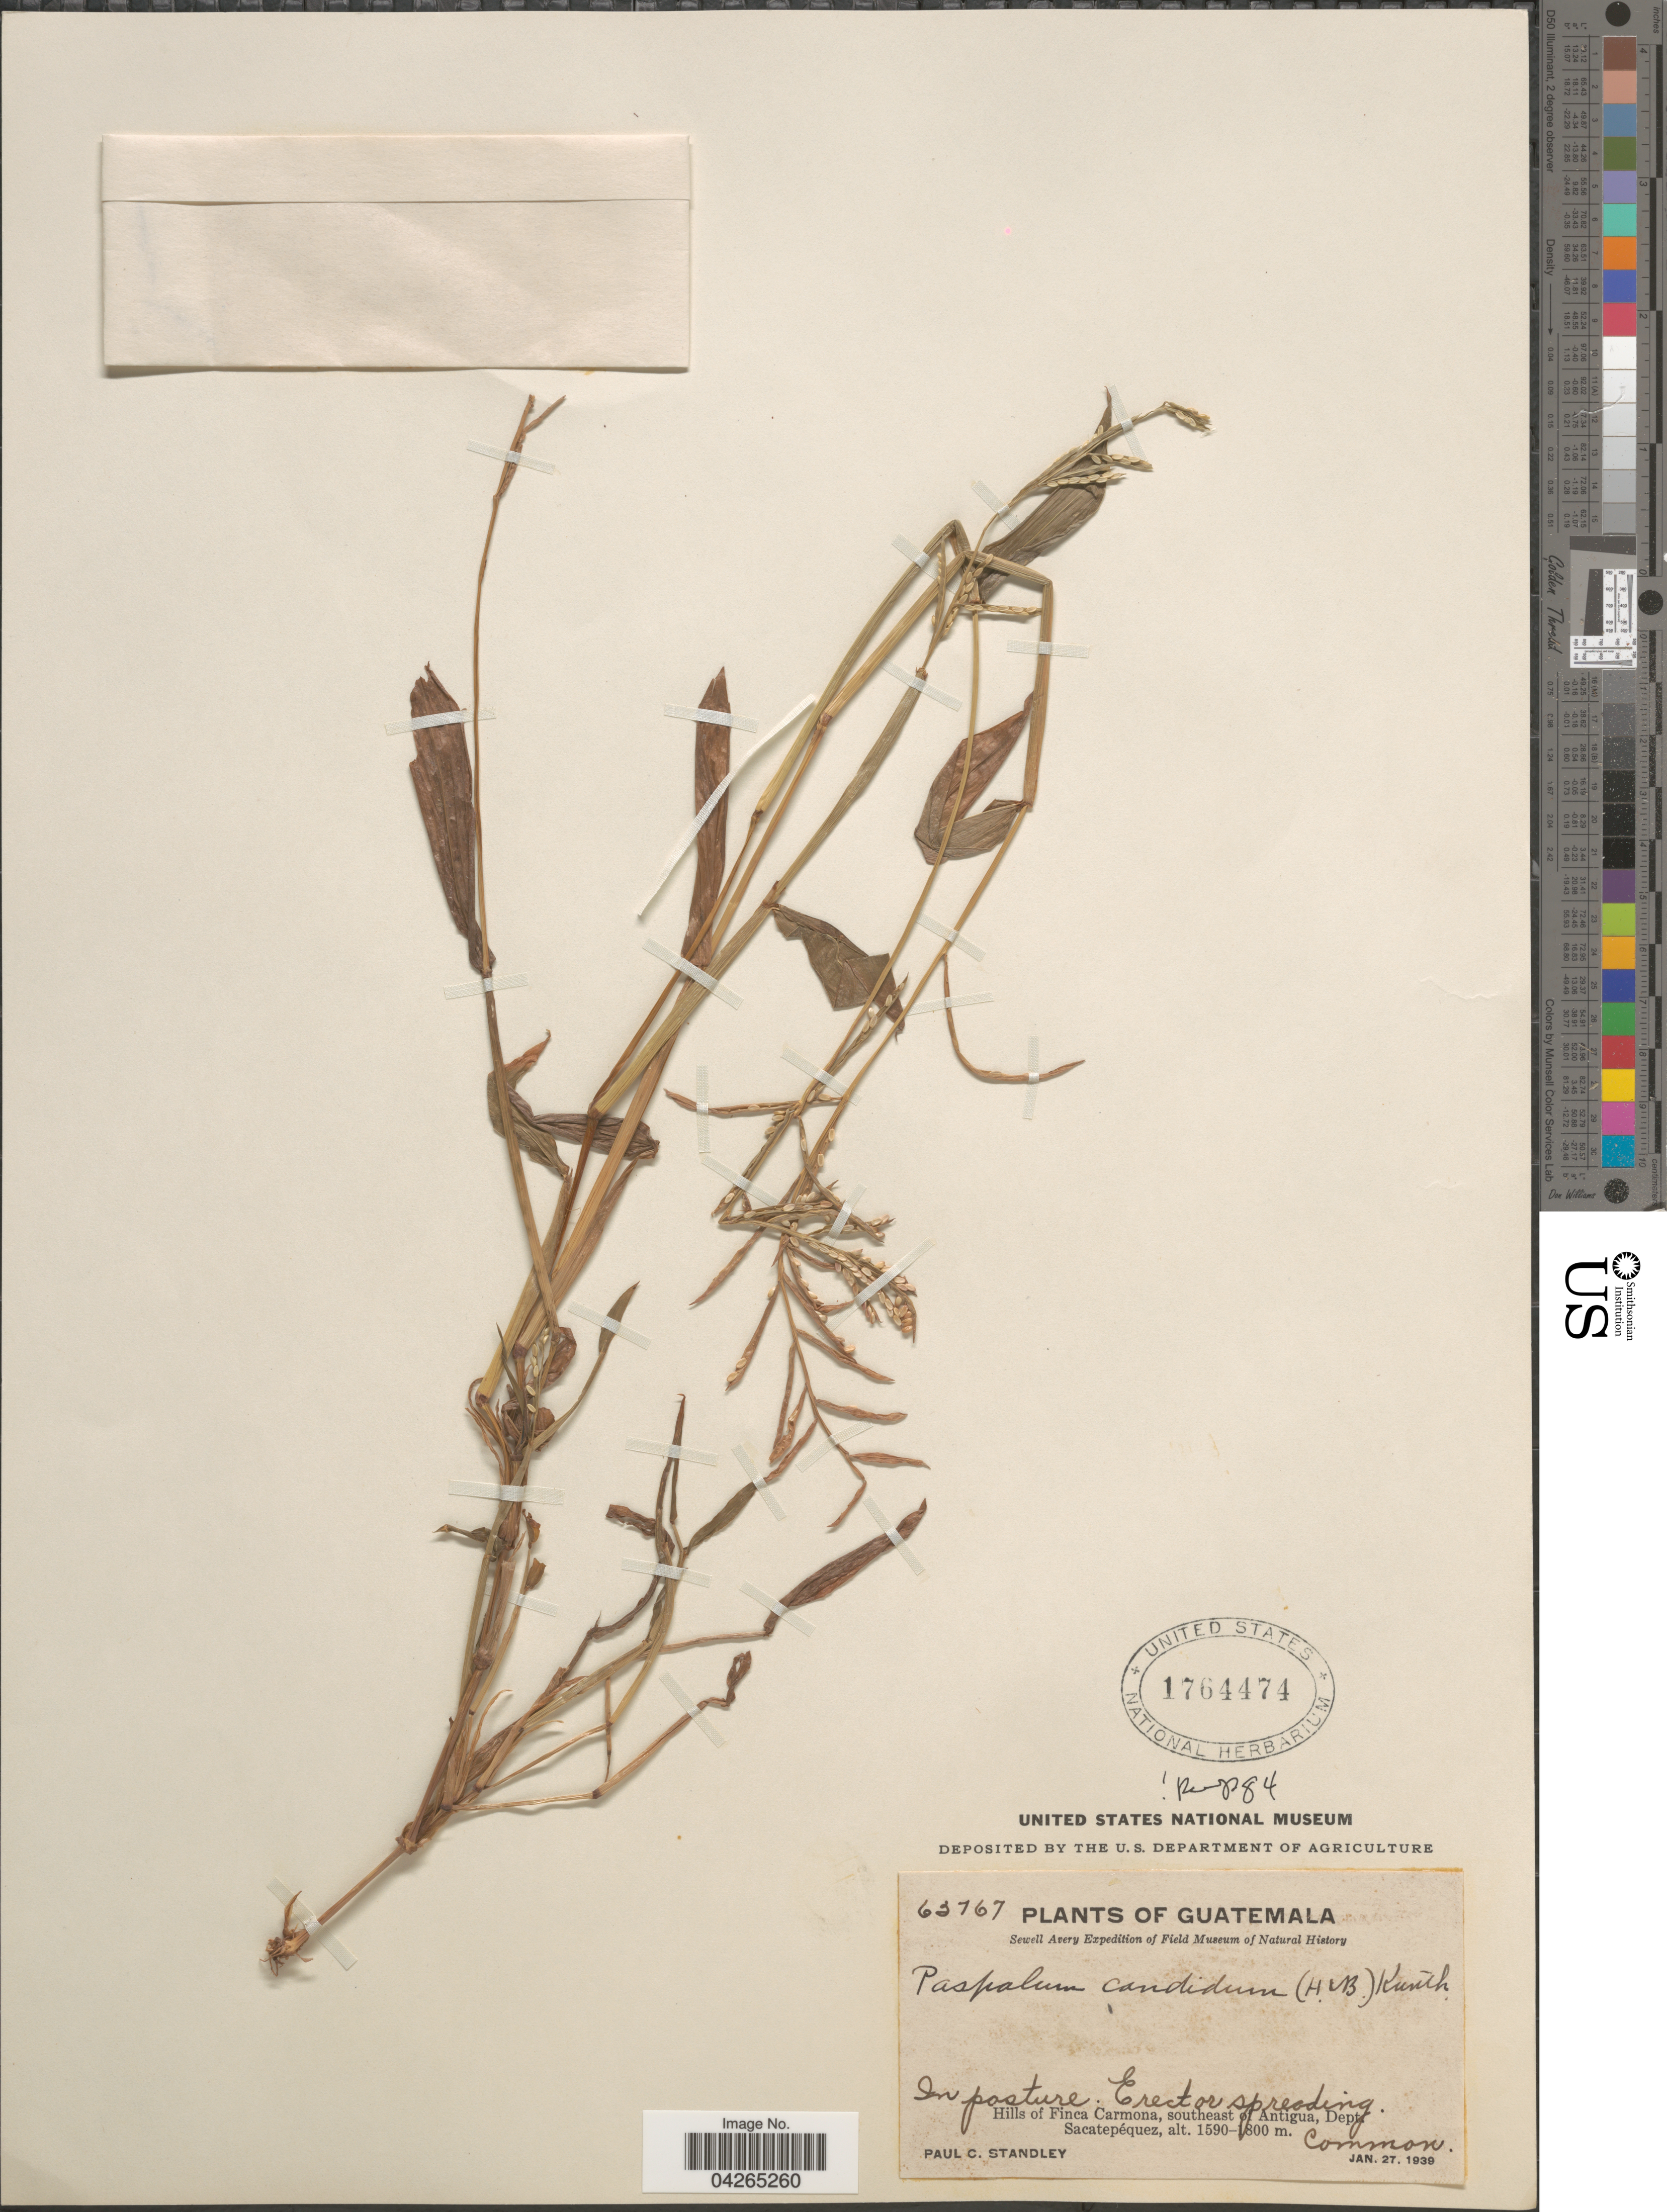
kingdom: Plantae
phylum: Tracheophyta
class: Liliopsida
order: Poales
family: Poaceae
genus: Paspalum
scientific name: Paspalum candidum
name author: (Humb. & Bonpl. ex Fleugge) Kunth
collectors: P. C. Standley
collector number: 63767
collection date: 1939-01-27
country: Guatemala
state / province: Sacatepequez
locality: Sewell Avery Expedition. Hills of Finca Carmona, southeast of Antigua, Dept. Sacatepéquez.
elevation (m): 1590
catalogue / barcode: US 1764474